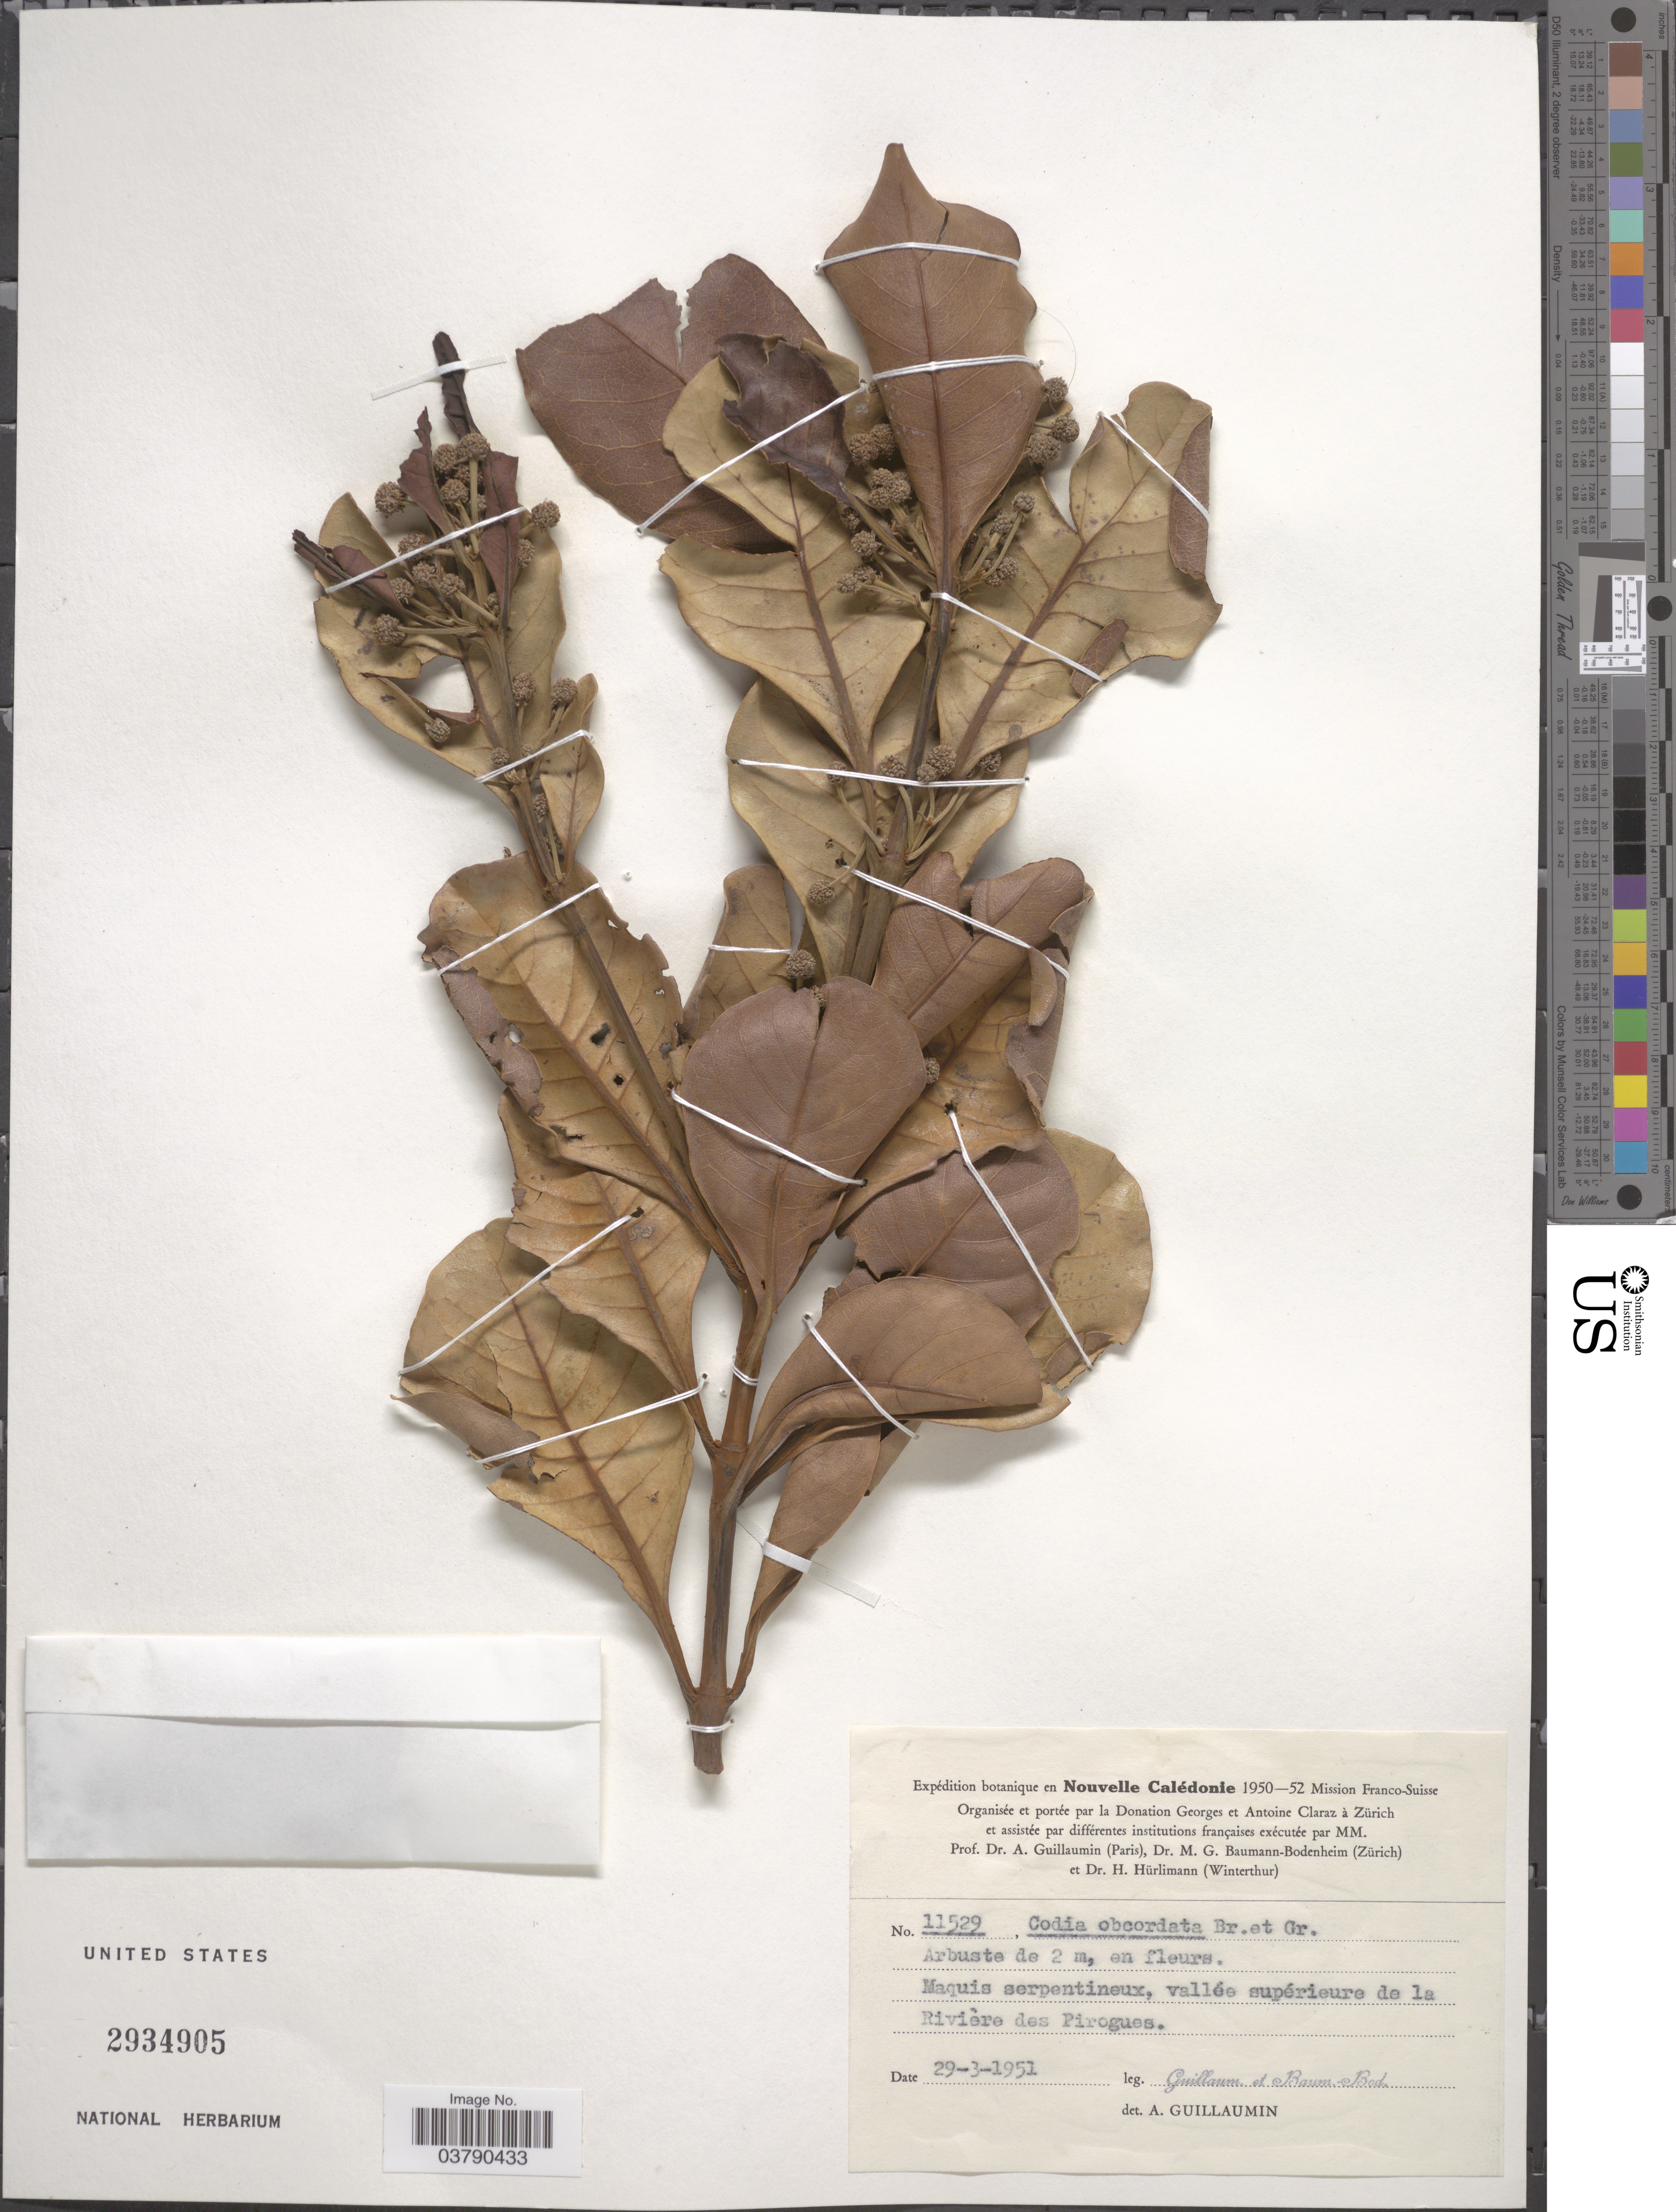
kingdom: Plantae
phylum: Tracheophyta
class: Magnoliopsida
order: Oxalidales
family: Cunoniaceae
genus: Codia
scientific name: Codia obcordata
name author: Brongn. & Gris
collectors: A. Guillaumin & M. G. Baumann-Bodenheim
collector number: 11529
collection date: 1951-03-29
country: New Caledonia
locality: Nouvelle Calédonie. Vallée supérieure de la Rivière des Pirogues.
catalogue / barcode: US 2934905